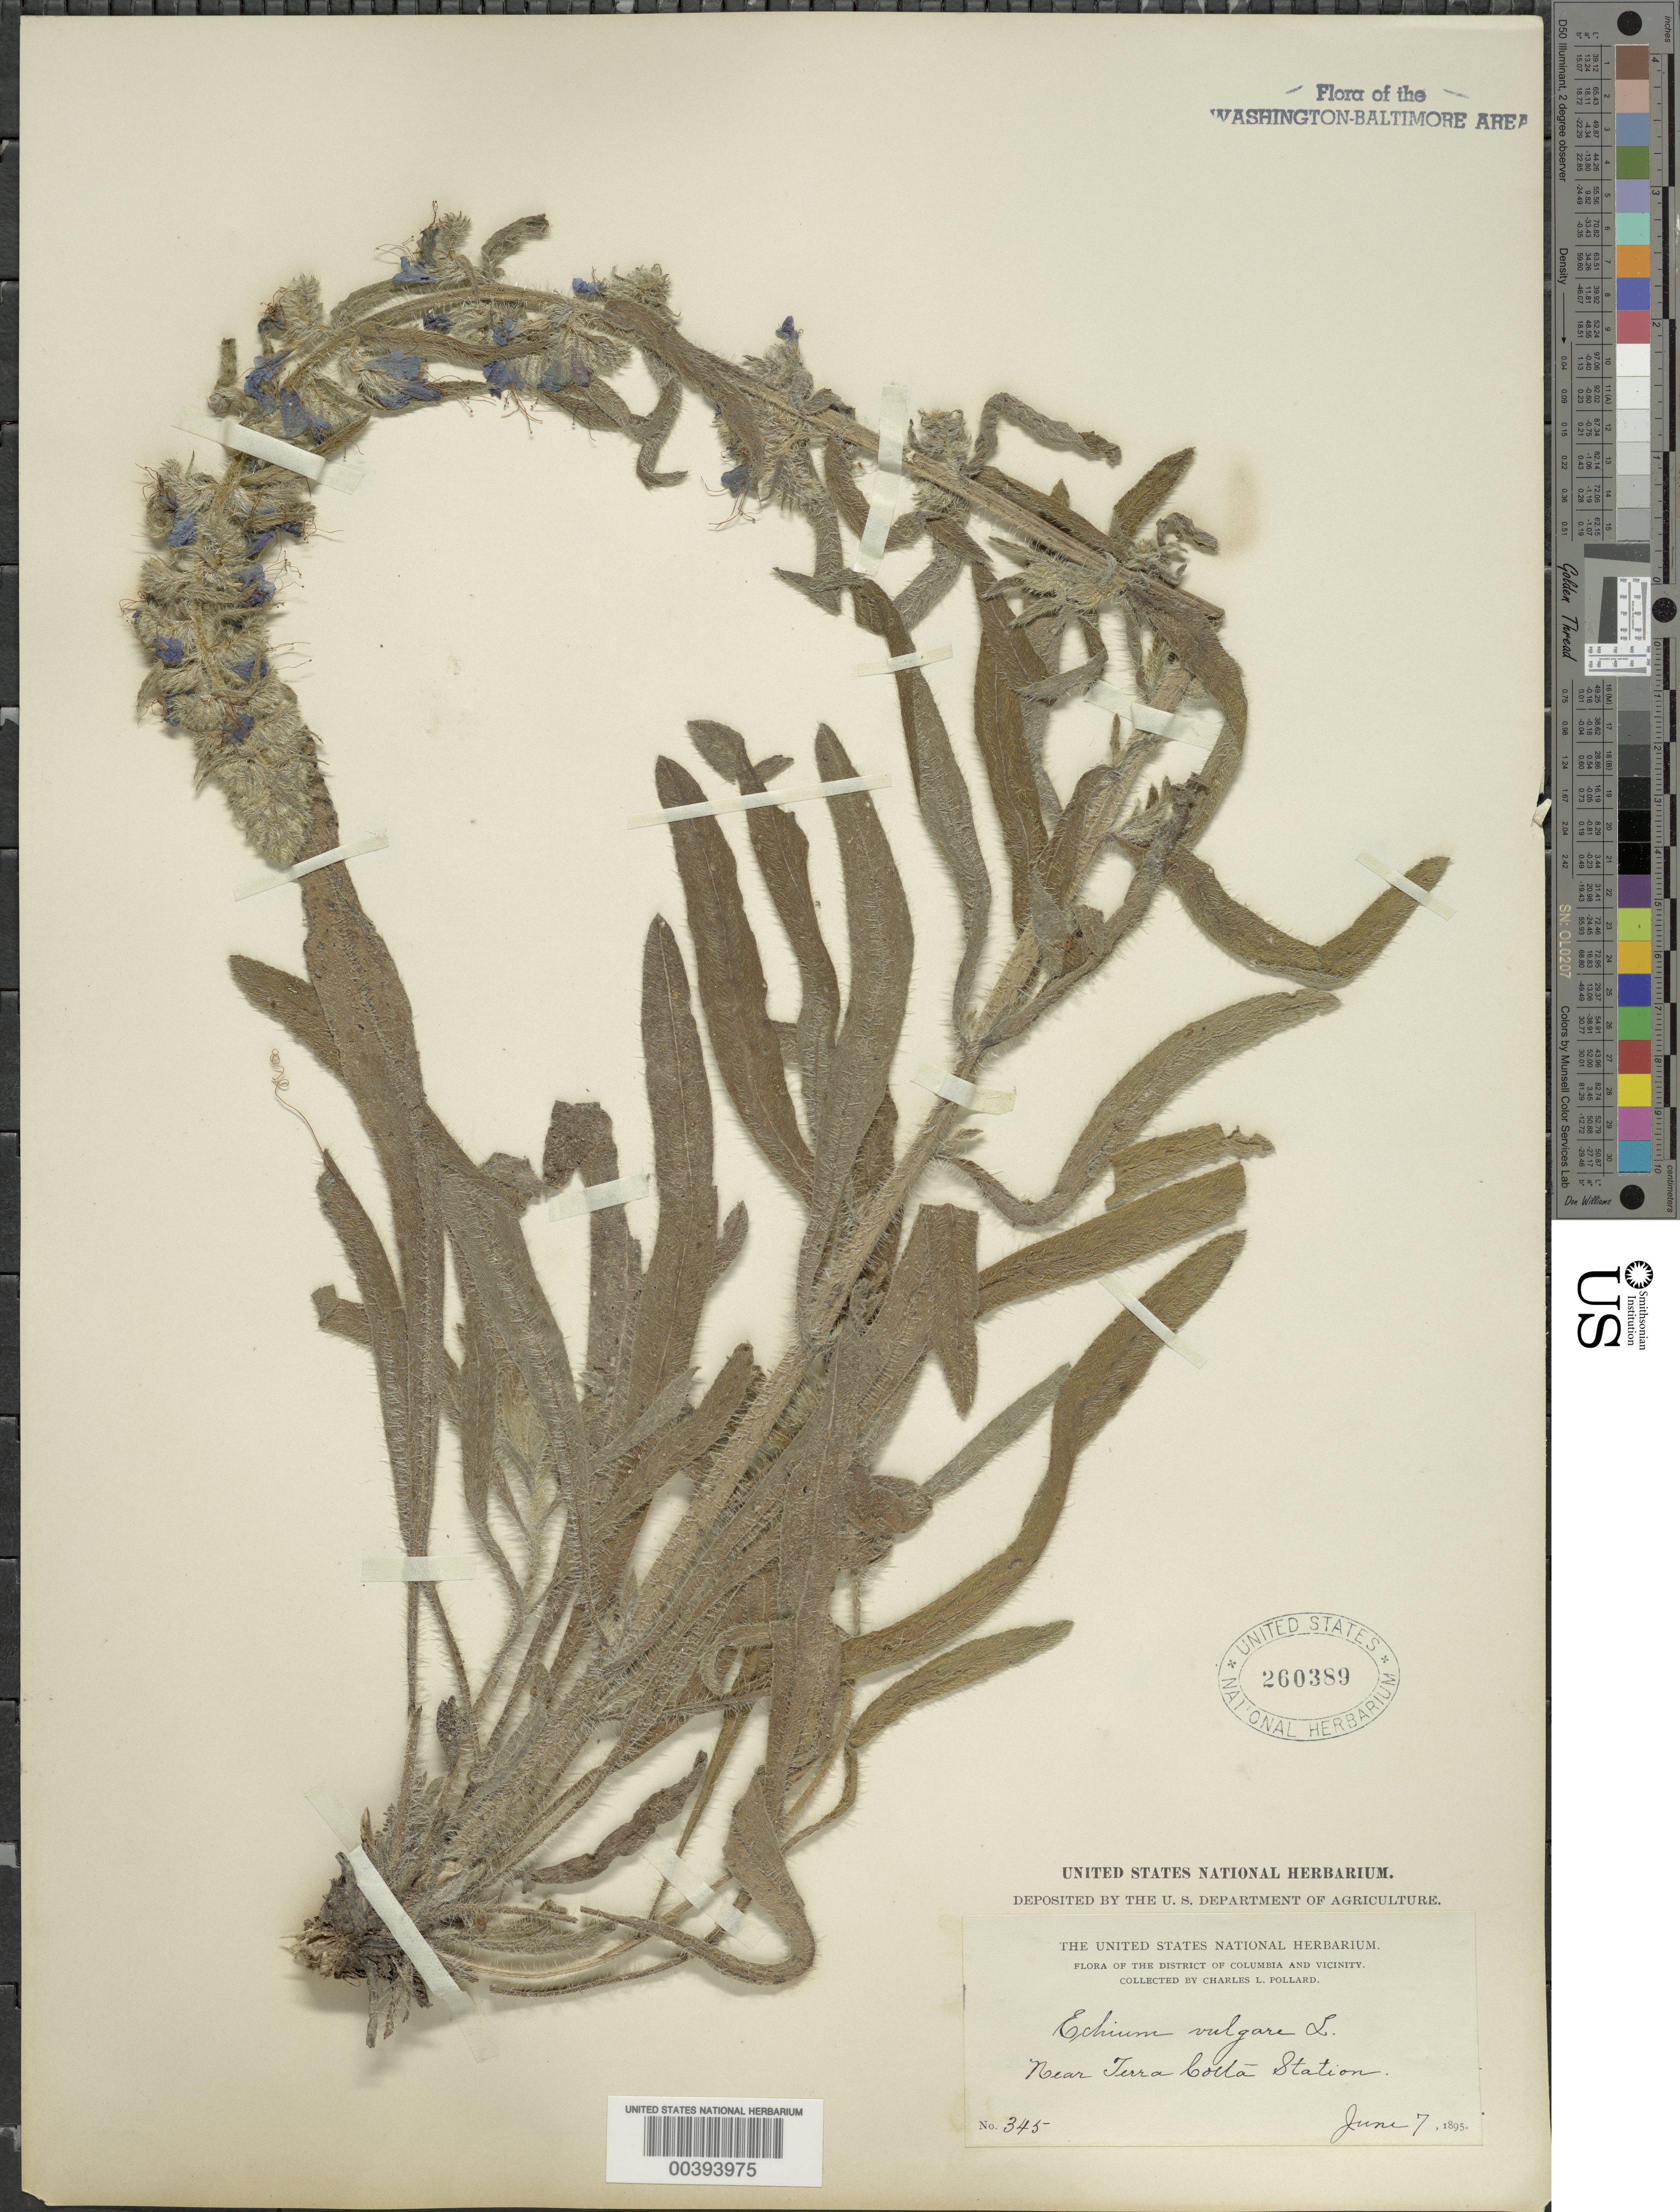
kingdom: Plantae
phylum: Tracheophyta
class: Magnoliopsida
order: Boraginales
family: Boraginaceae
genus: Echium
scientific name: Echium vulgare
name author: L.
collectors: C. L. Pollard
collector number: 345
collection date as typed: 07 Jun 1895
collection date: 1895-06-07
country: United States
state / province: District of Columbia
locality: Terra Cotta Station vicinity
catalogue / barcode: US 260389